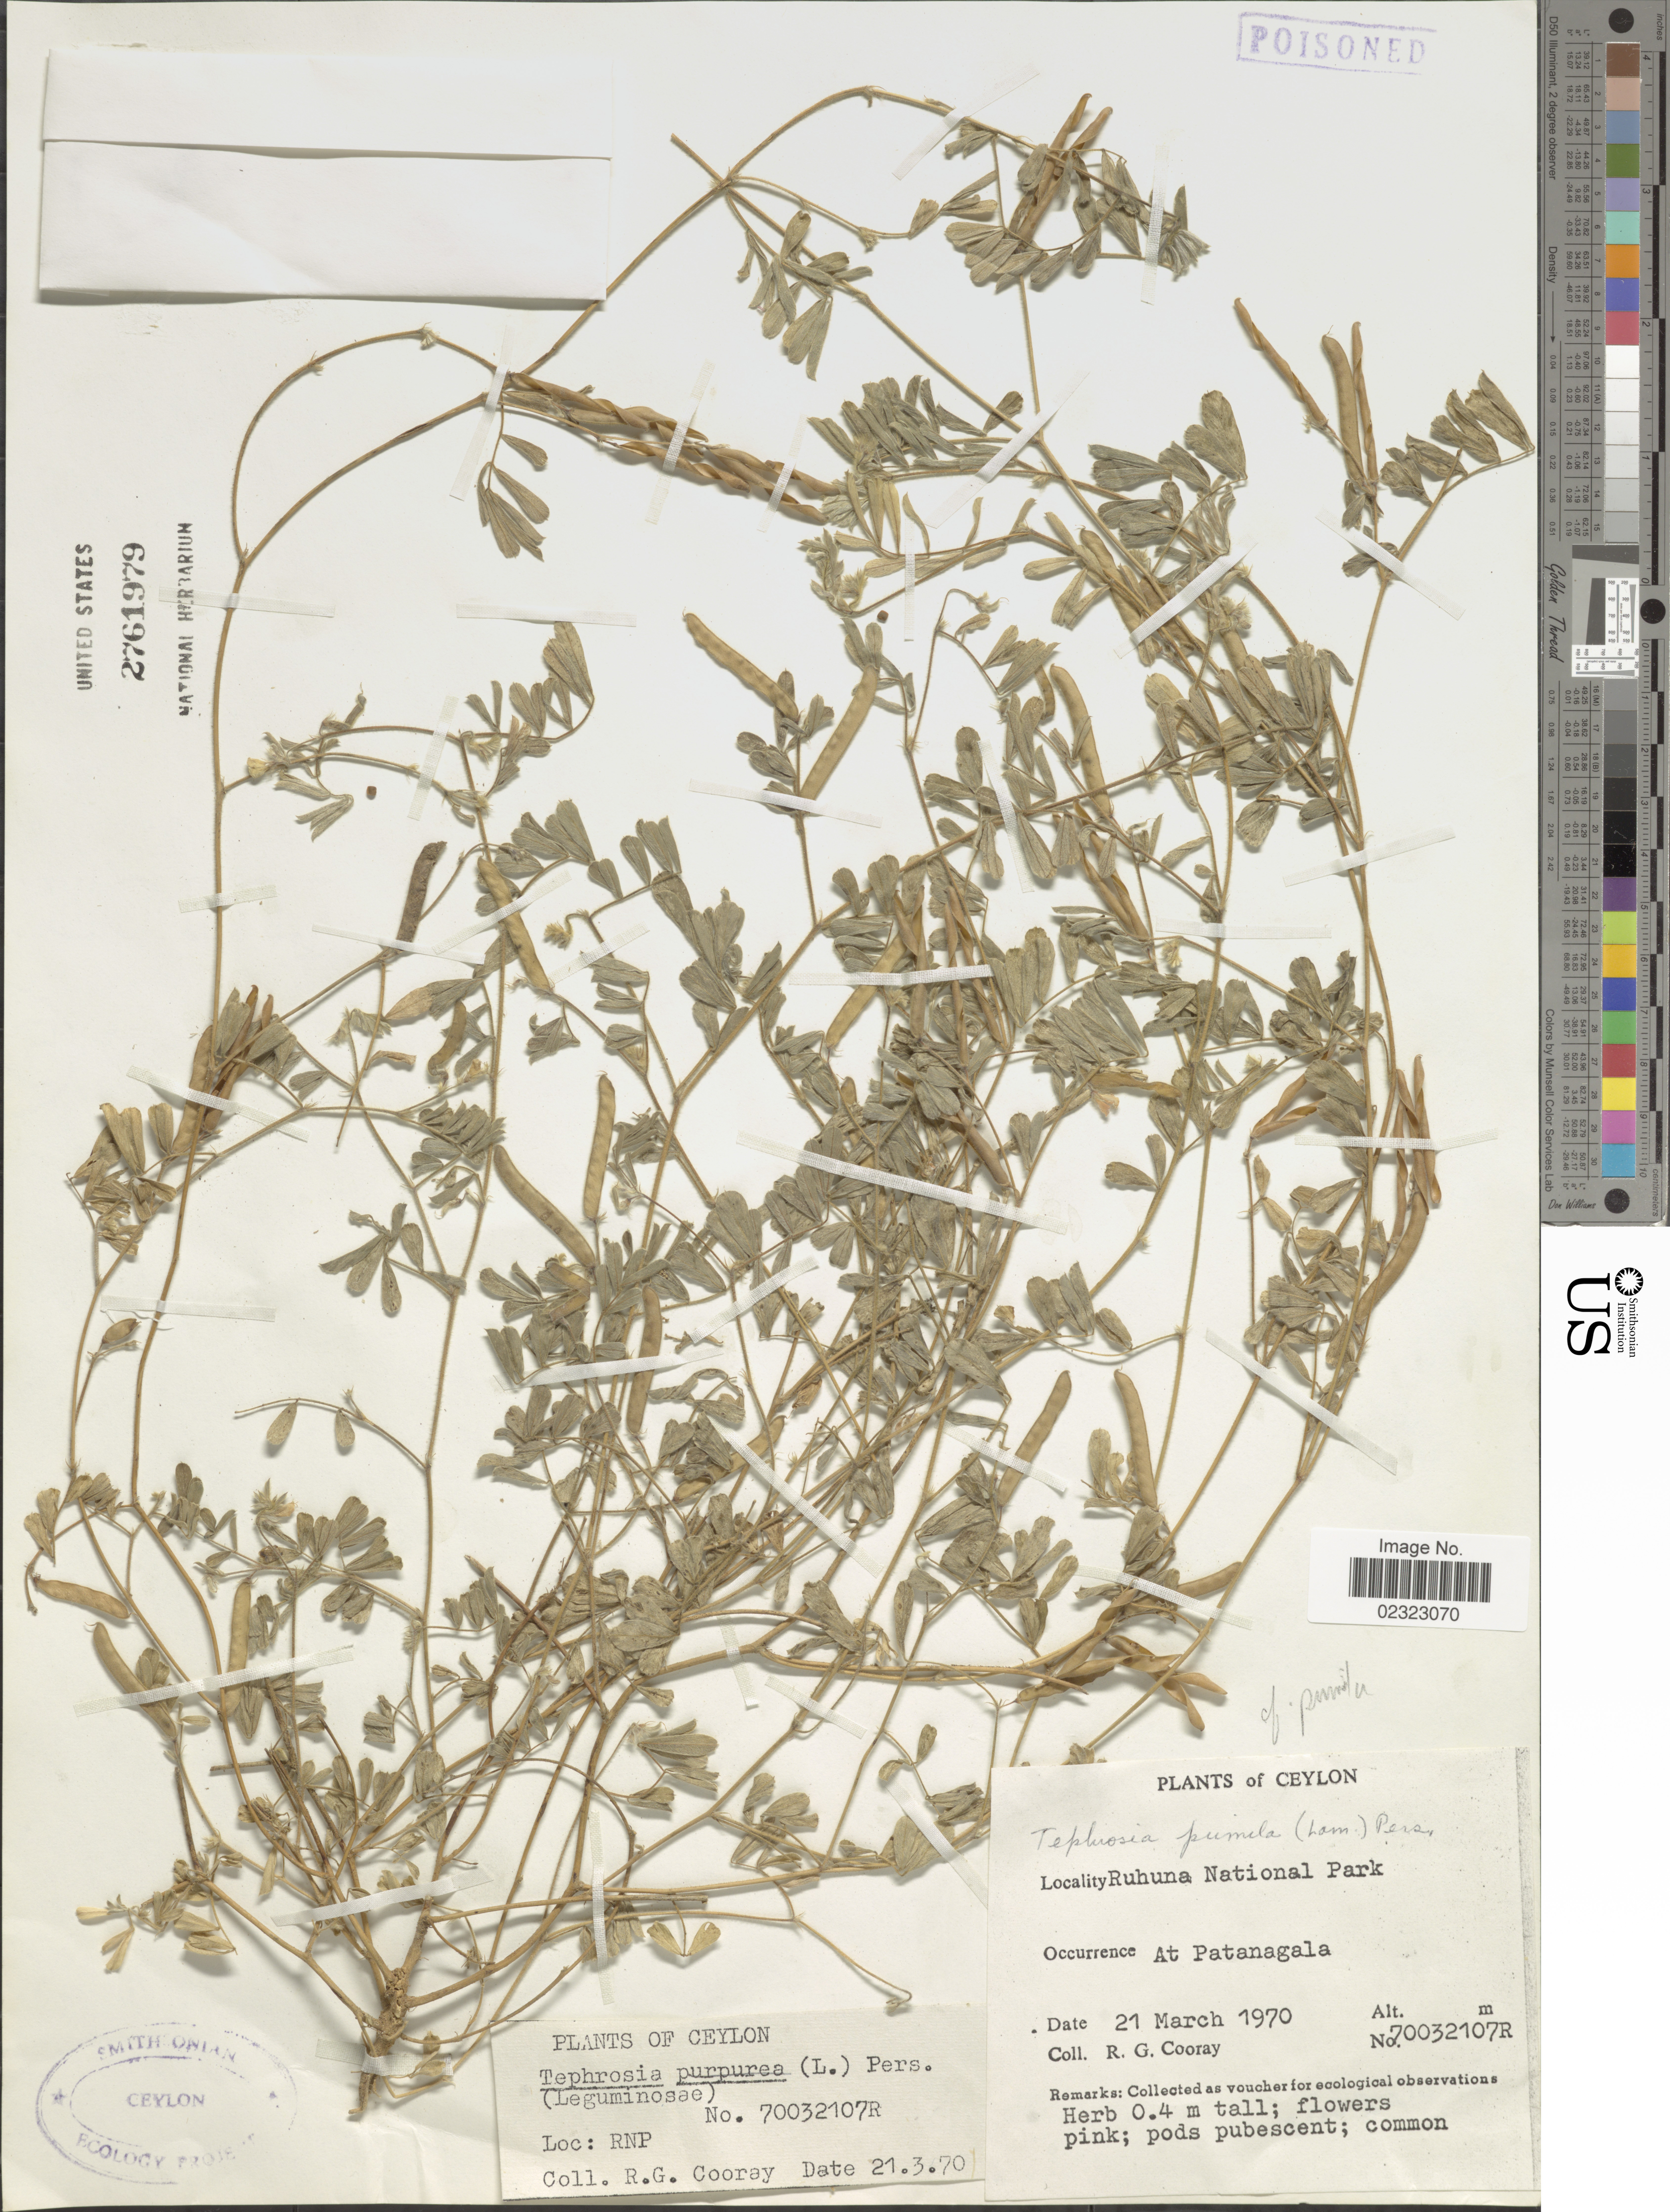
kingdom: Plantae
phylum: Tracheophyta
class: Magnoliopsida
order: Fabales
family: Fabaceae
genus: Tephrosia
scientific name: Tephrosia pumila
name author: (Lam.) Pers.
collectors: R. Cooray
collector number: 70032107R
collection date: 1970-03-21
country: Sri Lanka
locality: Ceylon. Ruhuna National Park. At Patangala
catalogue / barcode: US 2761979